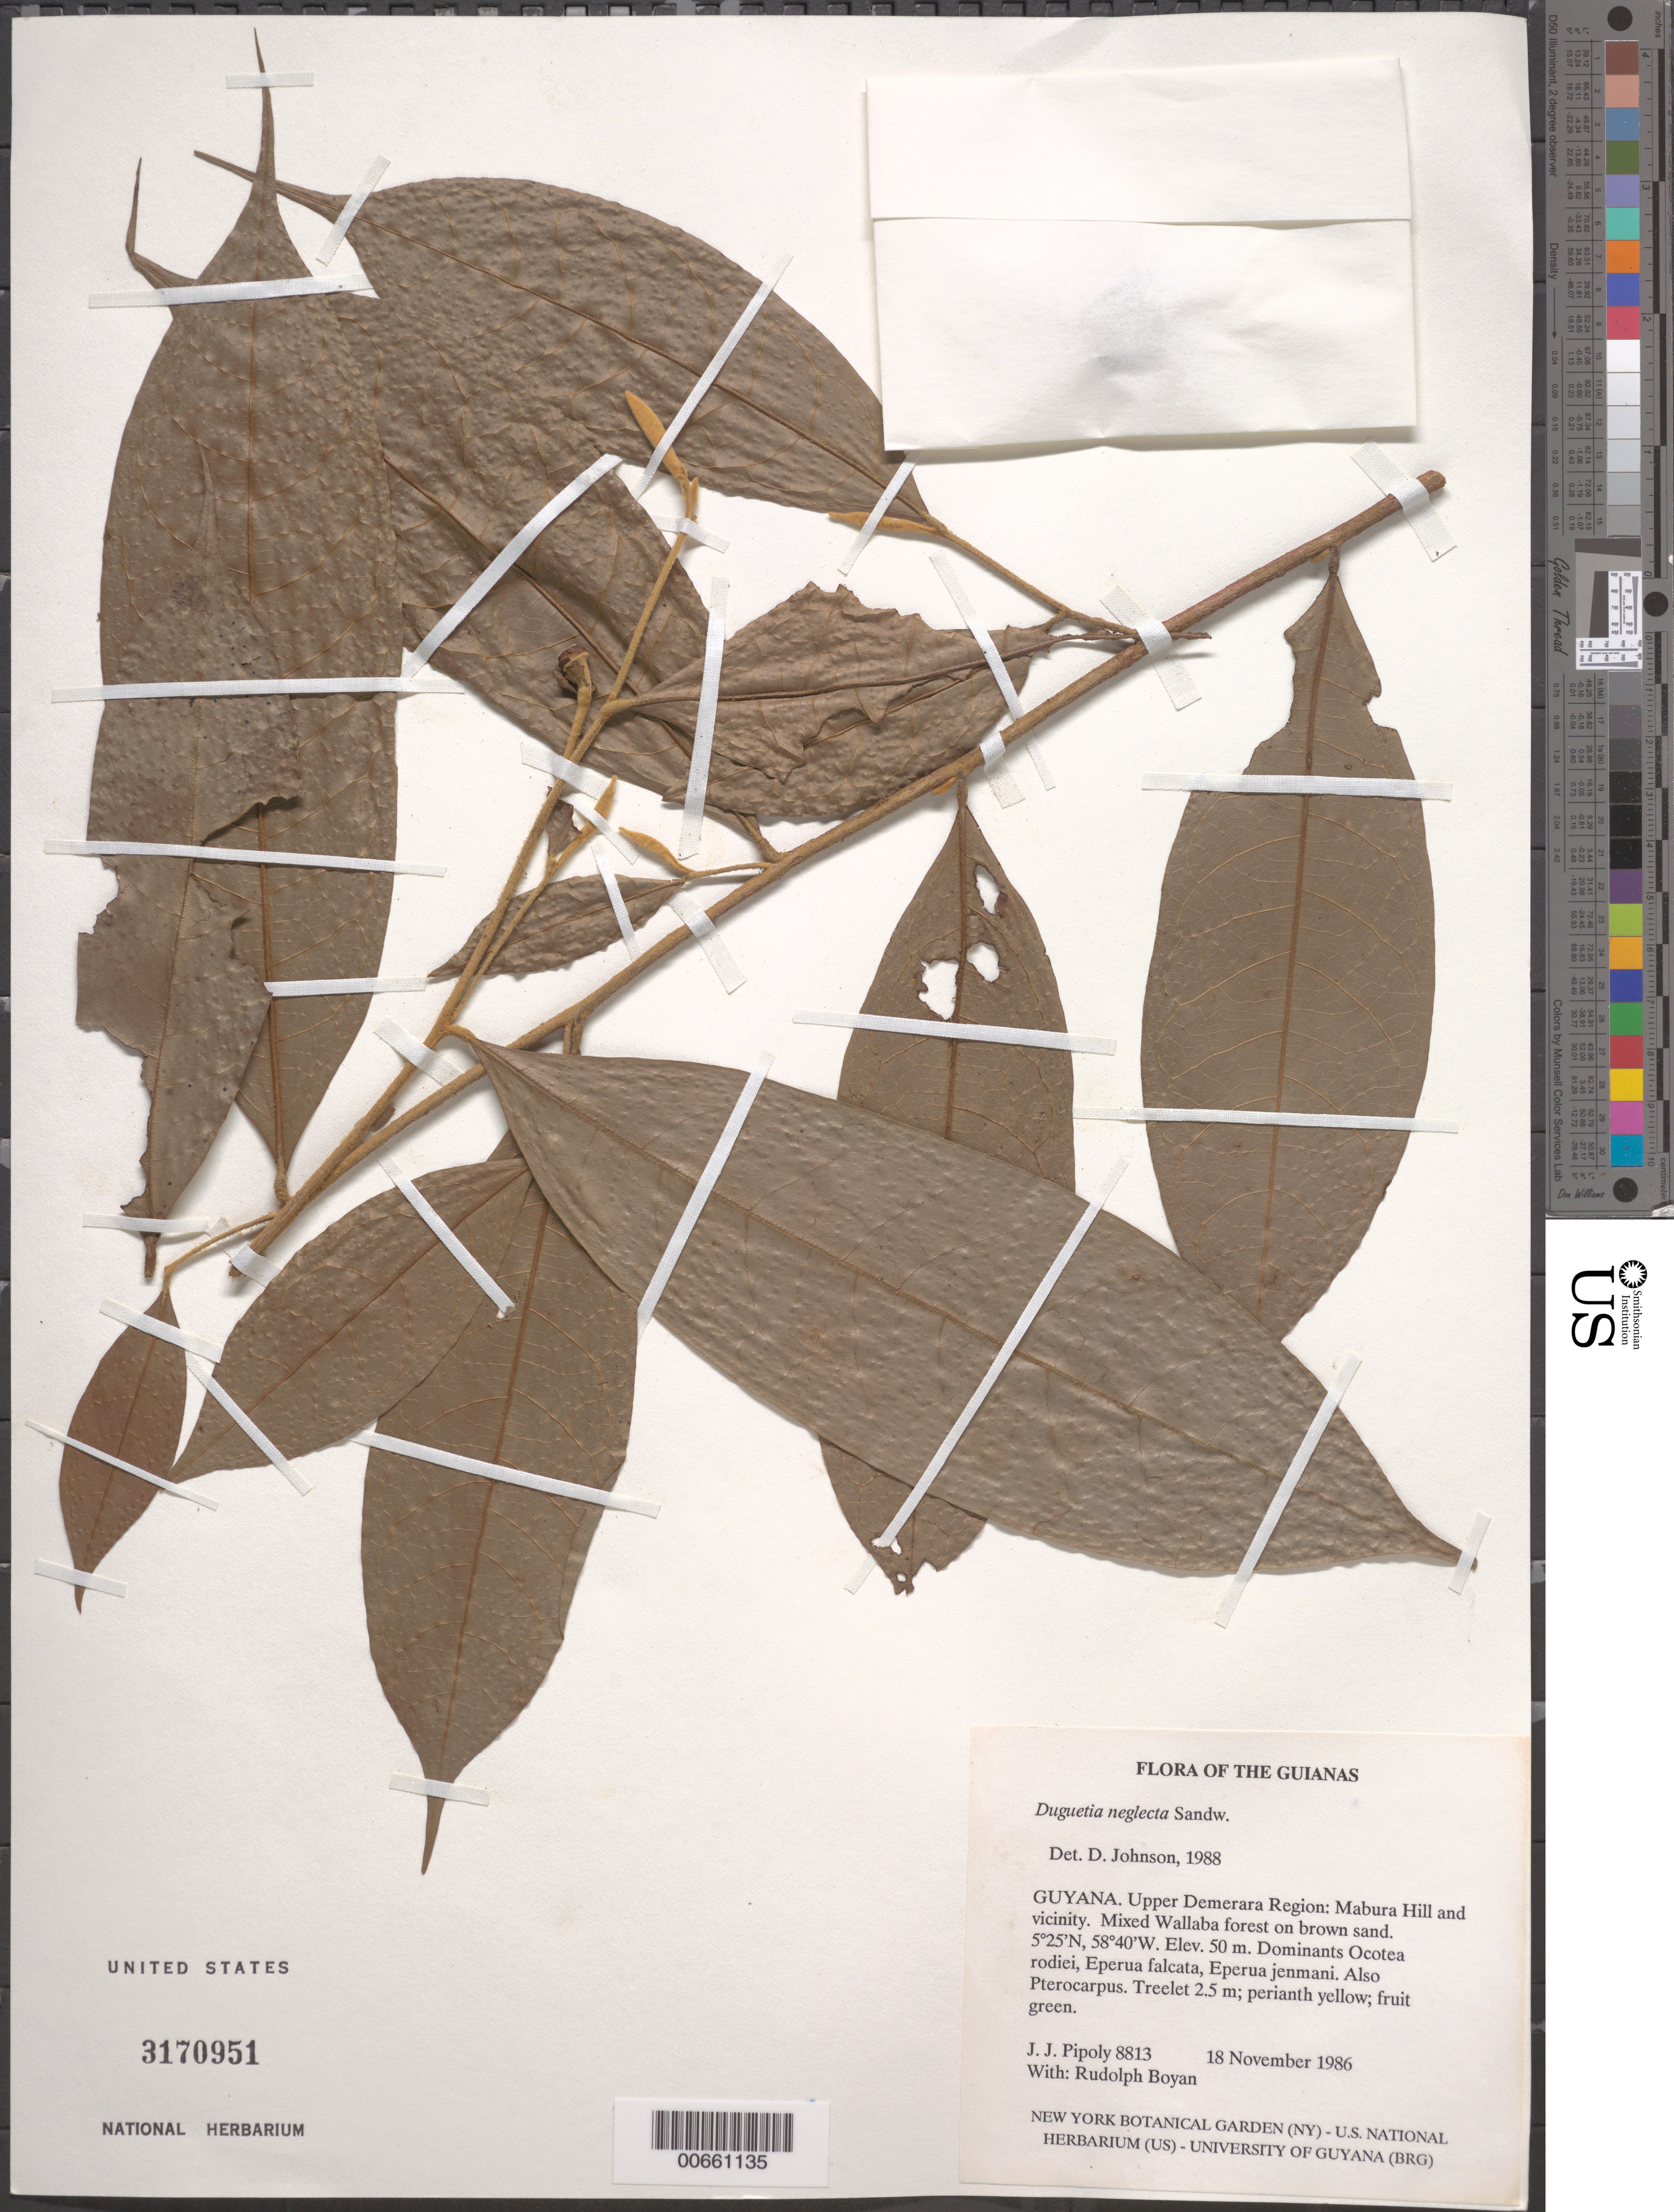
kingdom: Plantae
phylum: Tracheophyta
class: Magnoliopsida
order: Magnoliales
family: Annonaceae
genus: Duguetia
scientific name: Duguetia neglecta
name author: Sandwith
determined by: Johnson, D. M.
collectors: J. J. Pipoly & R. Boyan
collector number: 8813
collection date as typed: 18 November 1986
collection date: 1986-11-18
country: Guyana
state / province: U. Demerara-Berbice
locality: Mabura Hill and vicinity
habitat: Mixed Wallaba forest on brown sand. Dominants: Ocotea rodiaei, Eperua falcata, E. jenmanii. Pterocarpus also present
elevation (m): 50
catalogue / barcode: US 3170951